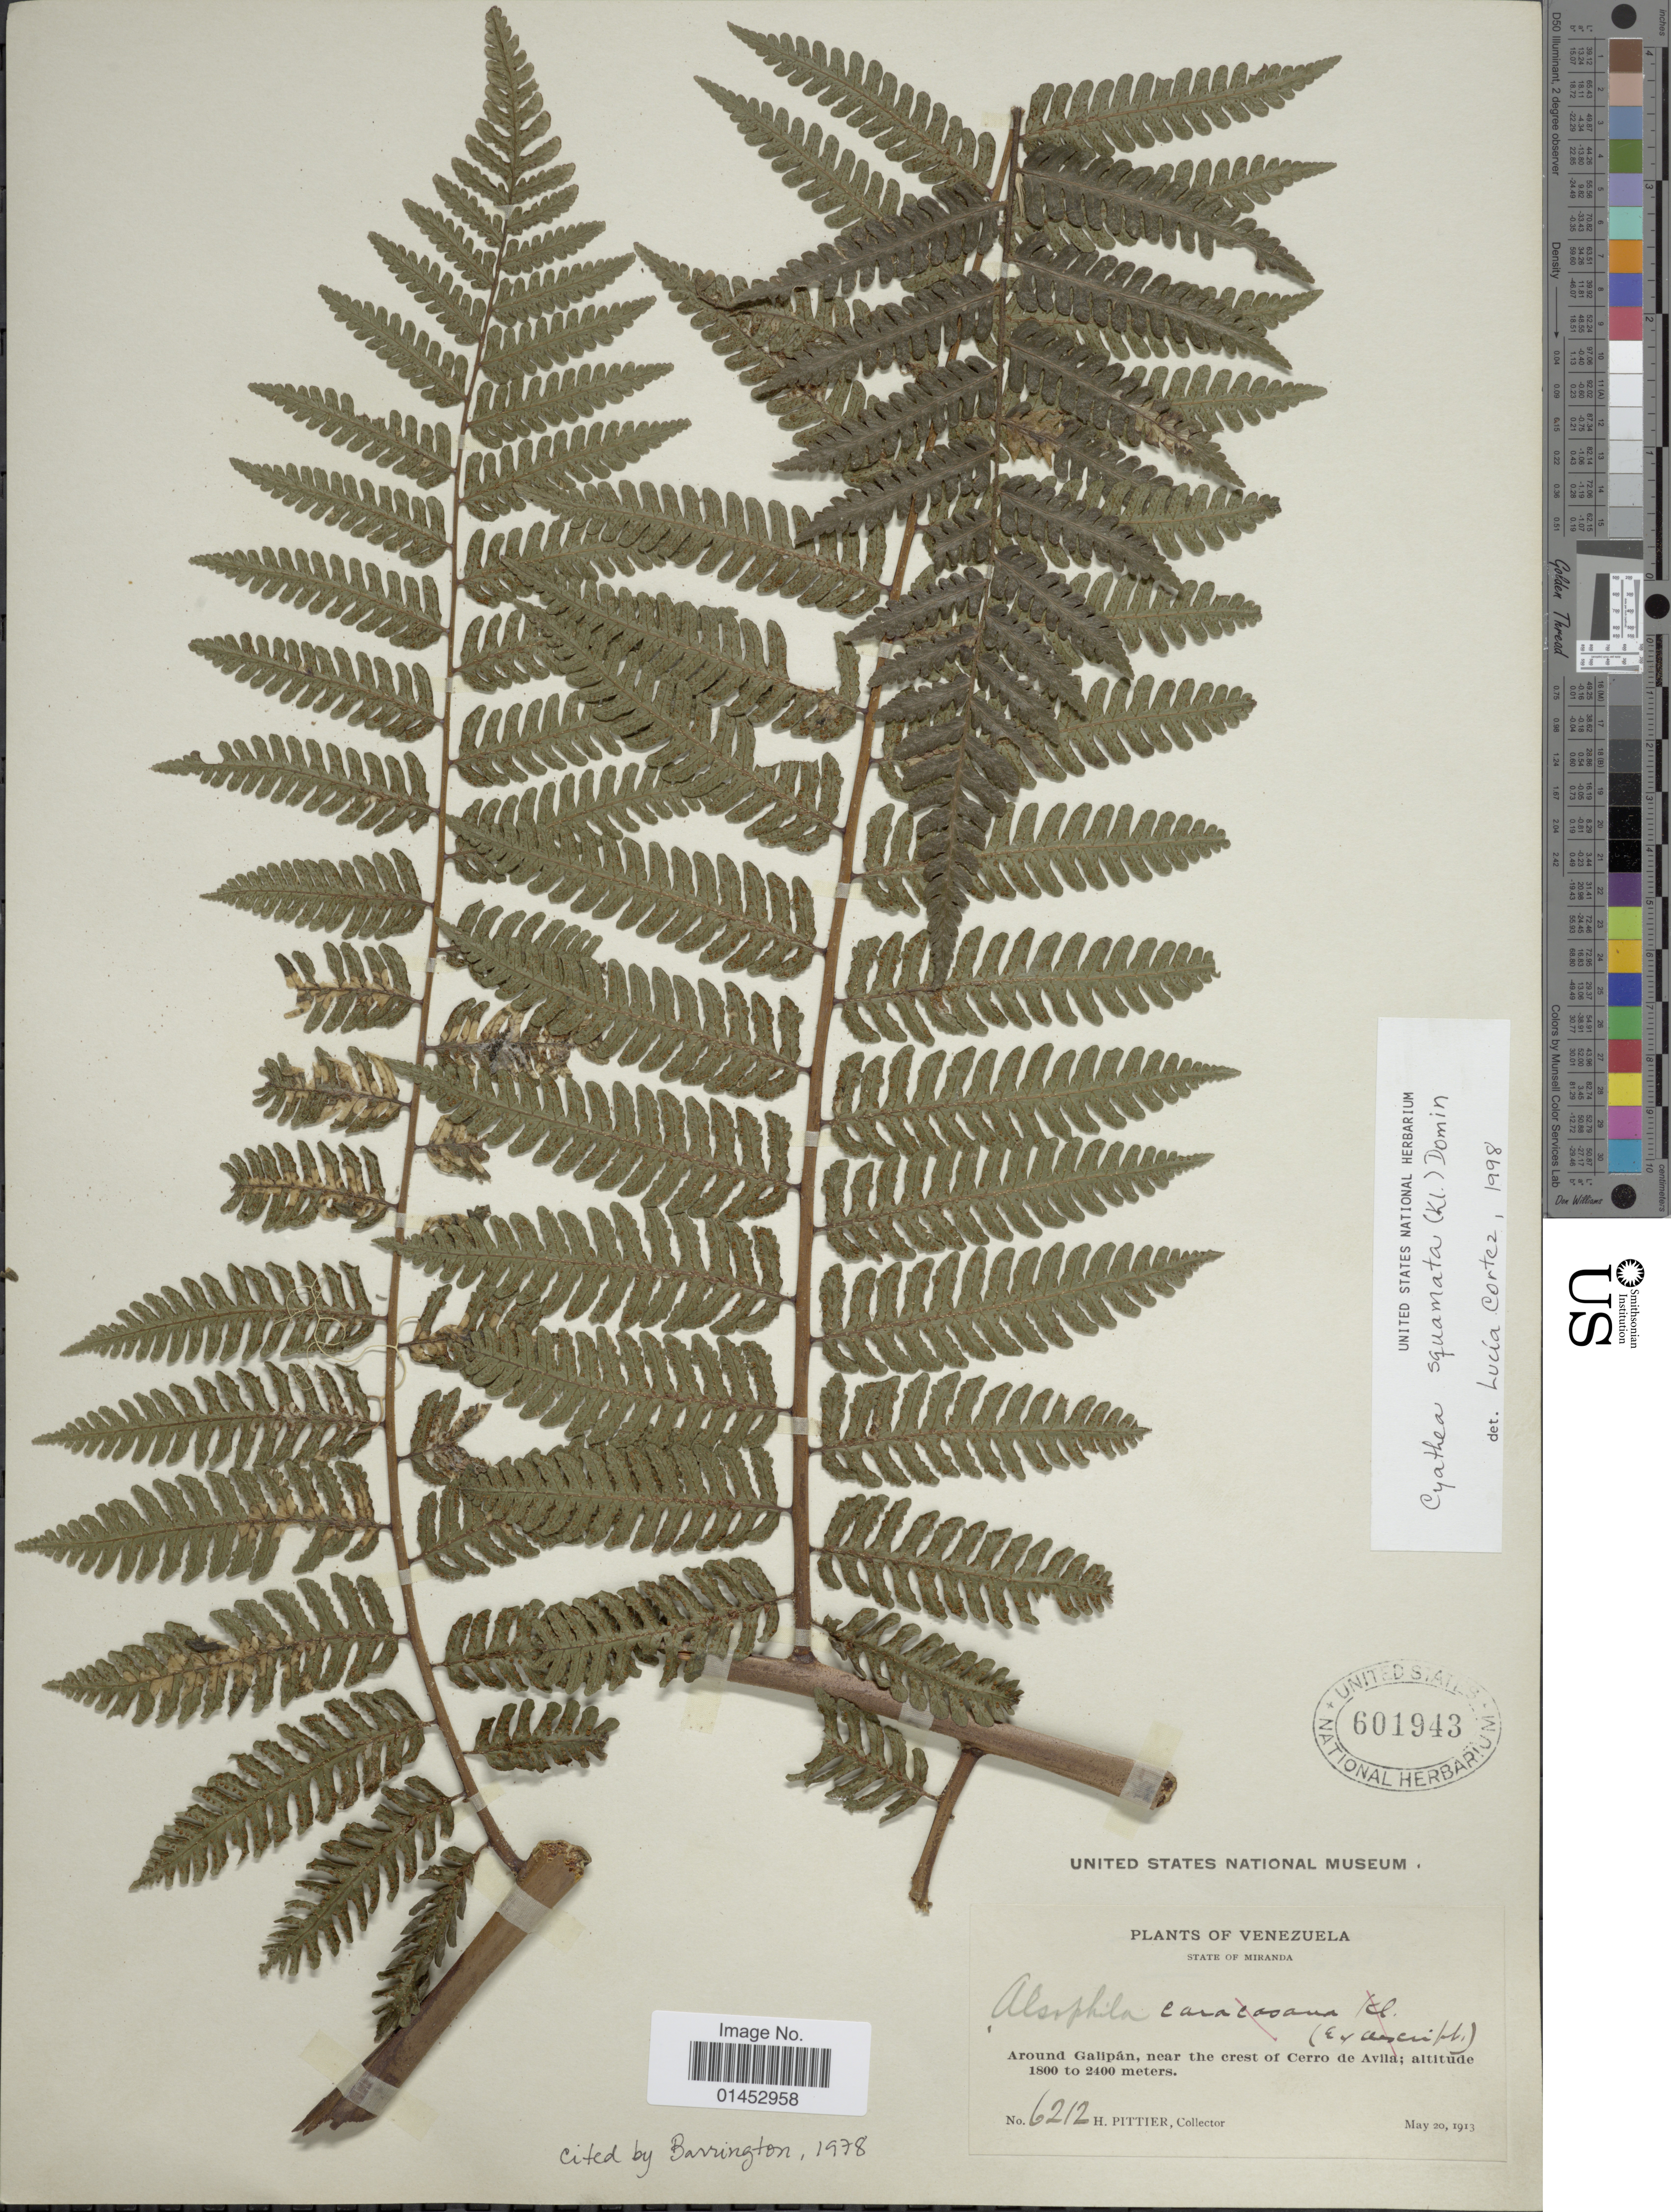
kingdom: Plantae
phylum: Tracheophyta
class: Polypodiopsida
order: Cyatheales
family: Cyatheaceae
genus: Cyathea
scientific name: Cyathea squamata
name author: (Klotzsch) Domin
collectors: H. F. Pittier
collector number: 6212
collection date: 1913-05-20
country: Venezuela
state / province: Miranda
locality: Around Galipán, near the crest of Cerro de Avila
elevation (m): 1800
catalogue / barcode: US 601943